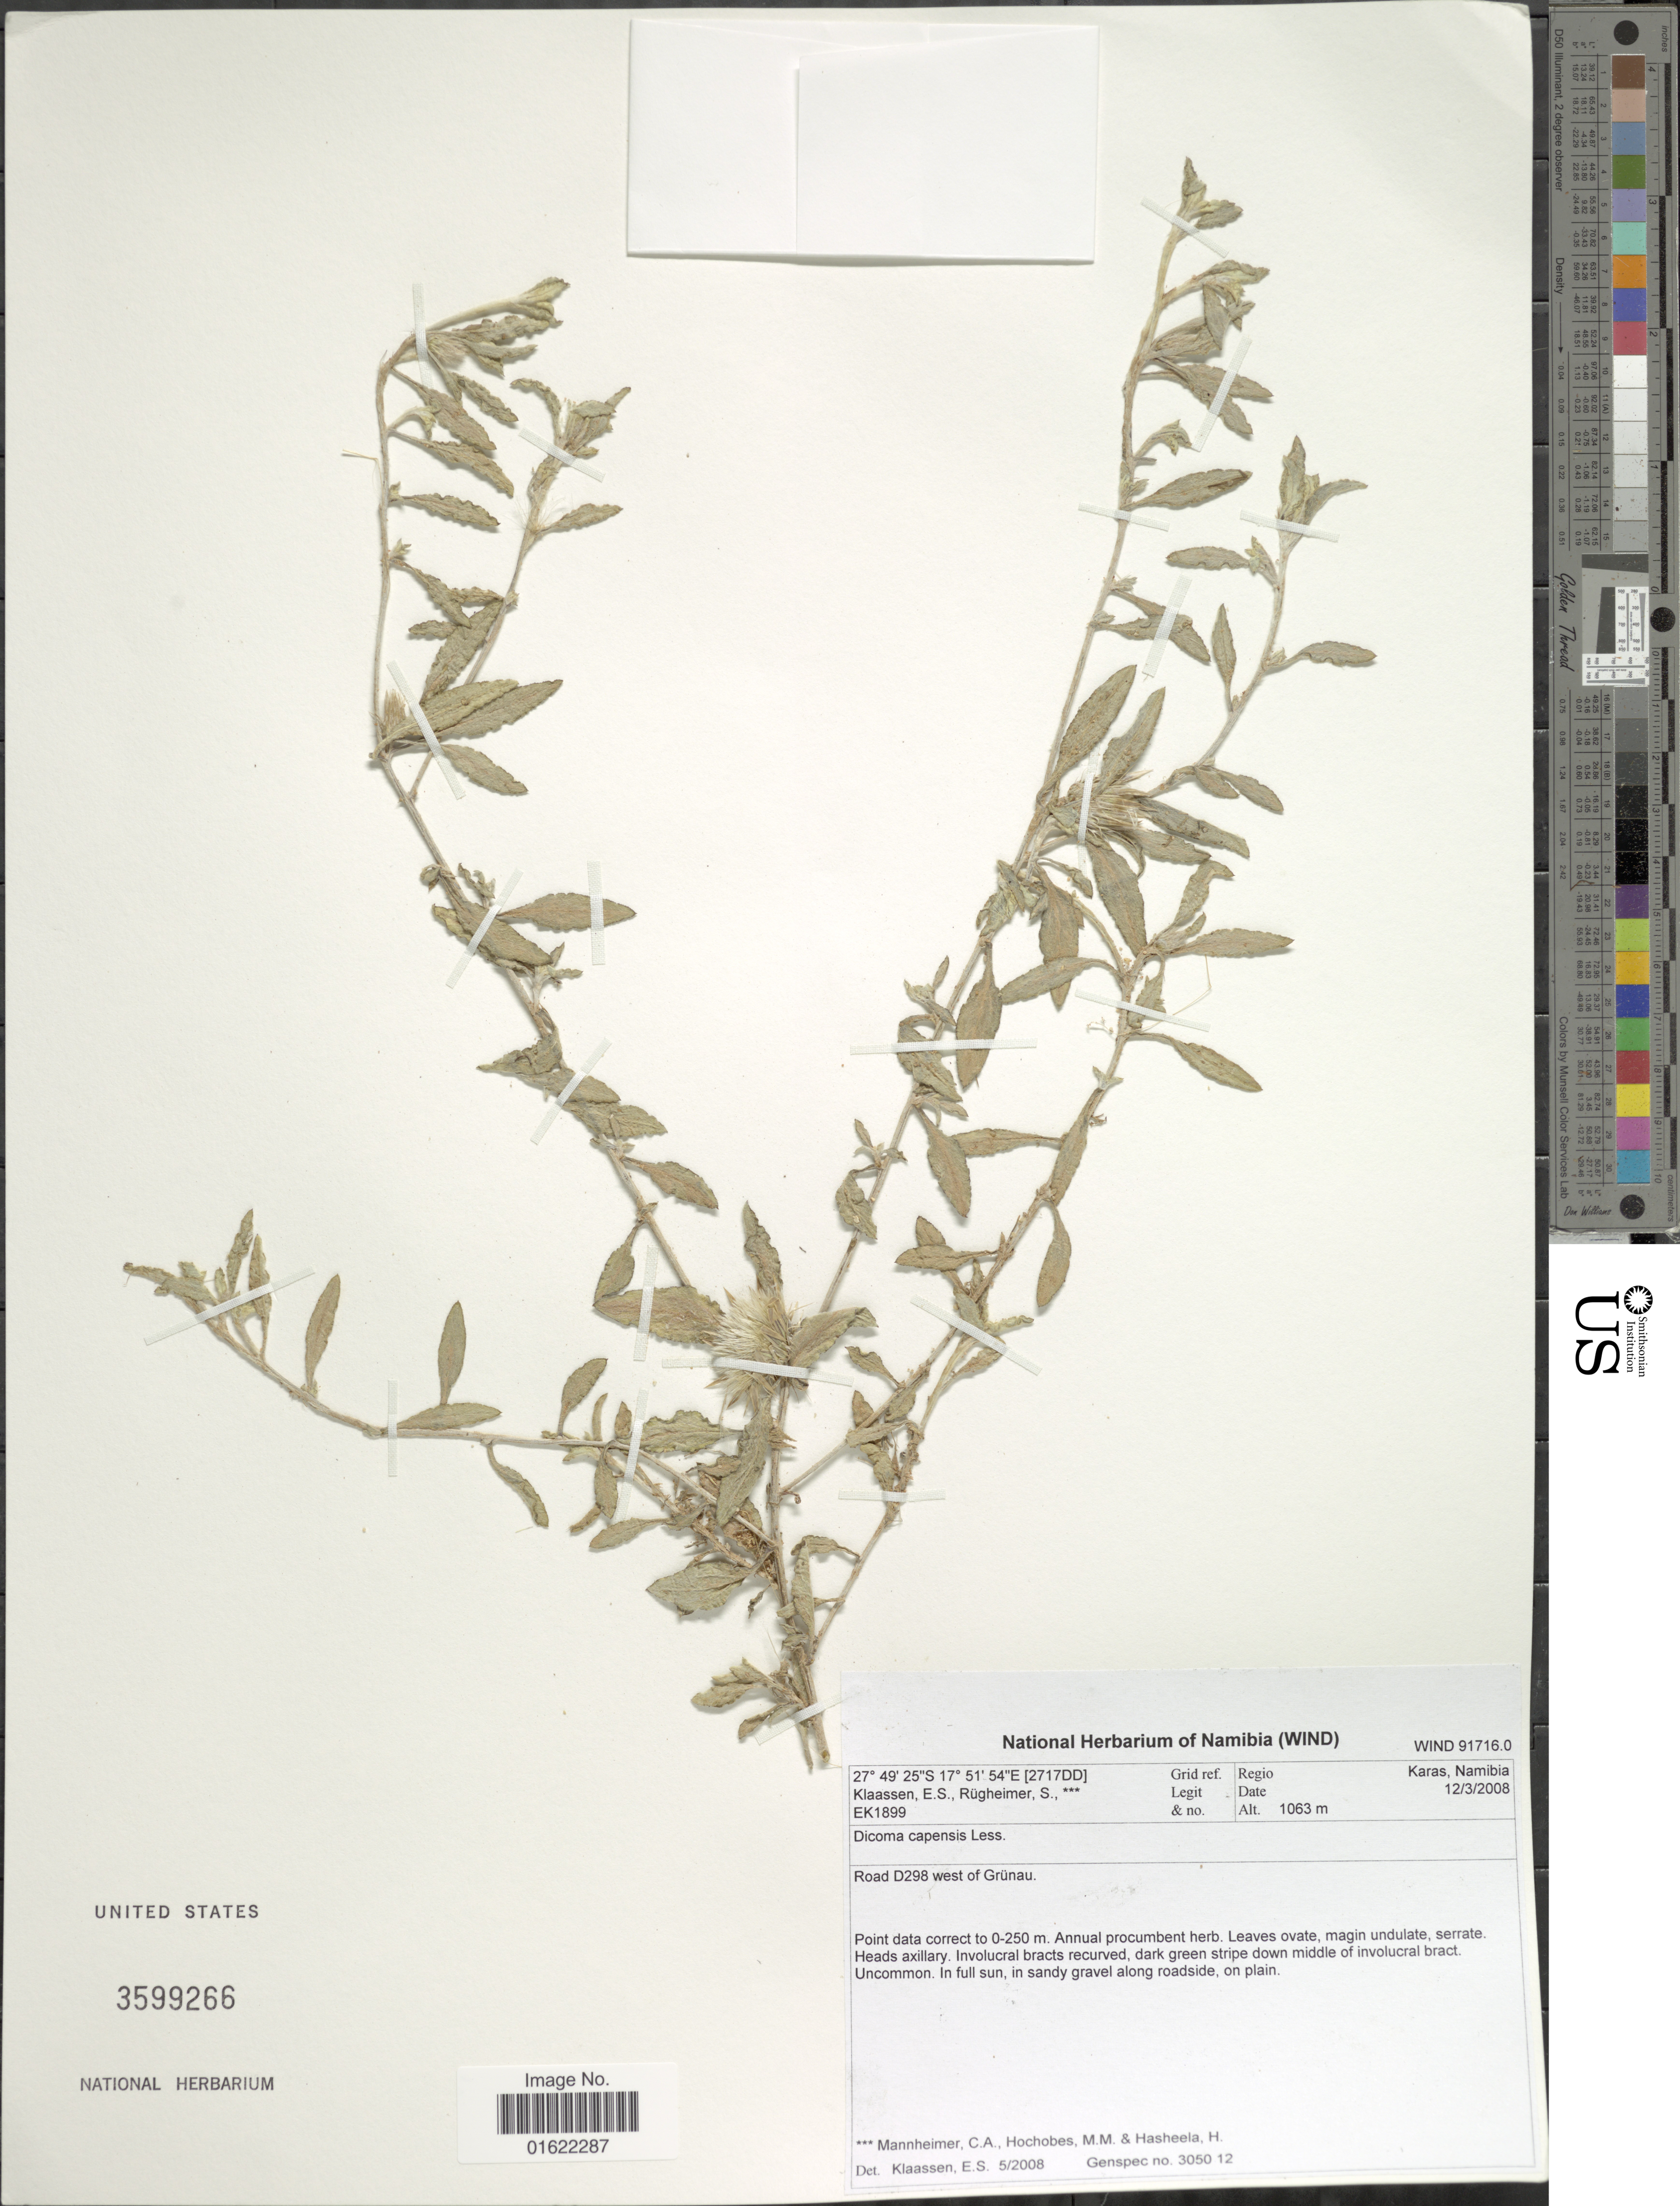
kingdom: Plantae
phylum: Tracheophyta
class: Magnoliopsida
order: Asterales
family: Asteraceae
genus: Dicoma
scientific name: Dicoma capensis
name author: Less.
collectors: E. S. Klaassen & S. Rugheimer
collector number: EK1899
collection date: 2008-03-12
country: Namibia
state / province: Karas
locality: Road D298 west of Grunau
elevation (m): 1063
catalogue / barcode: US 3599266